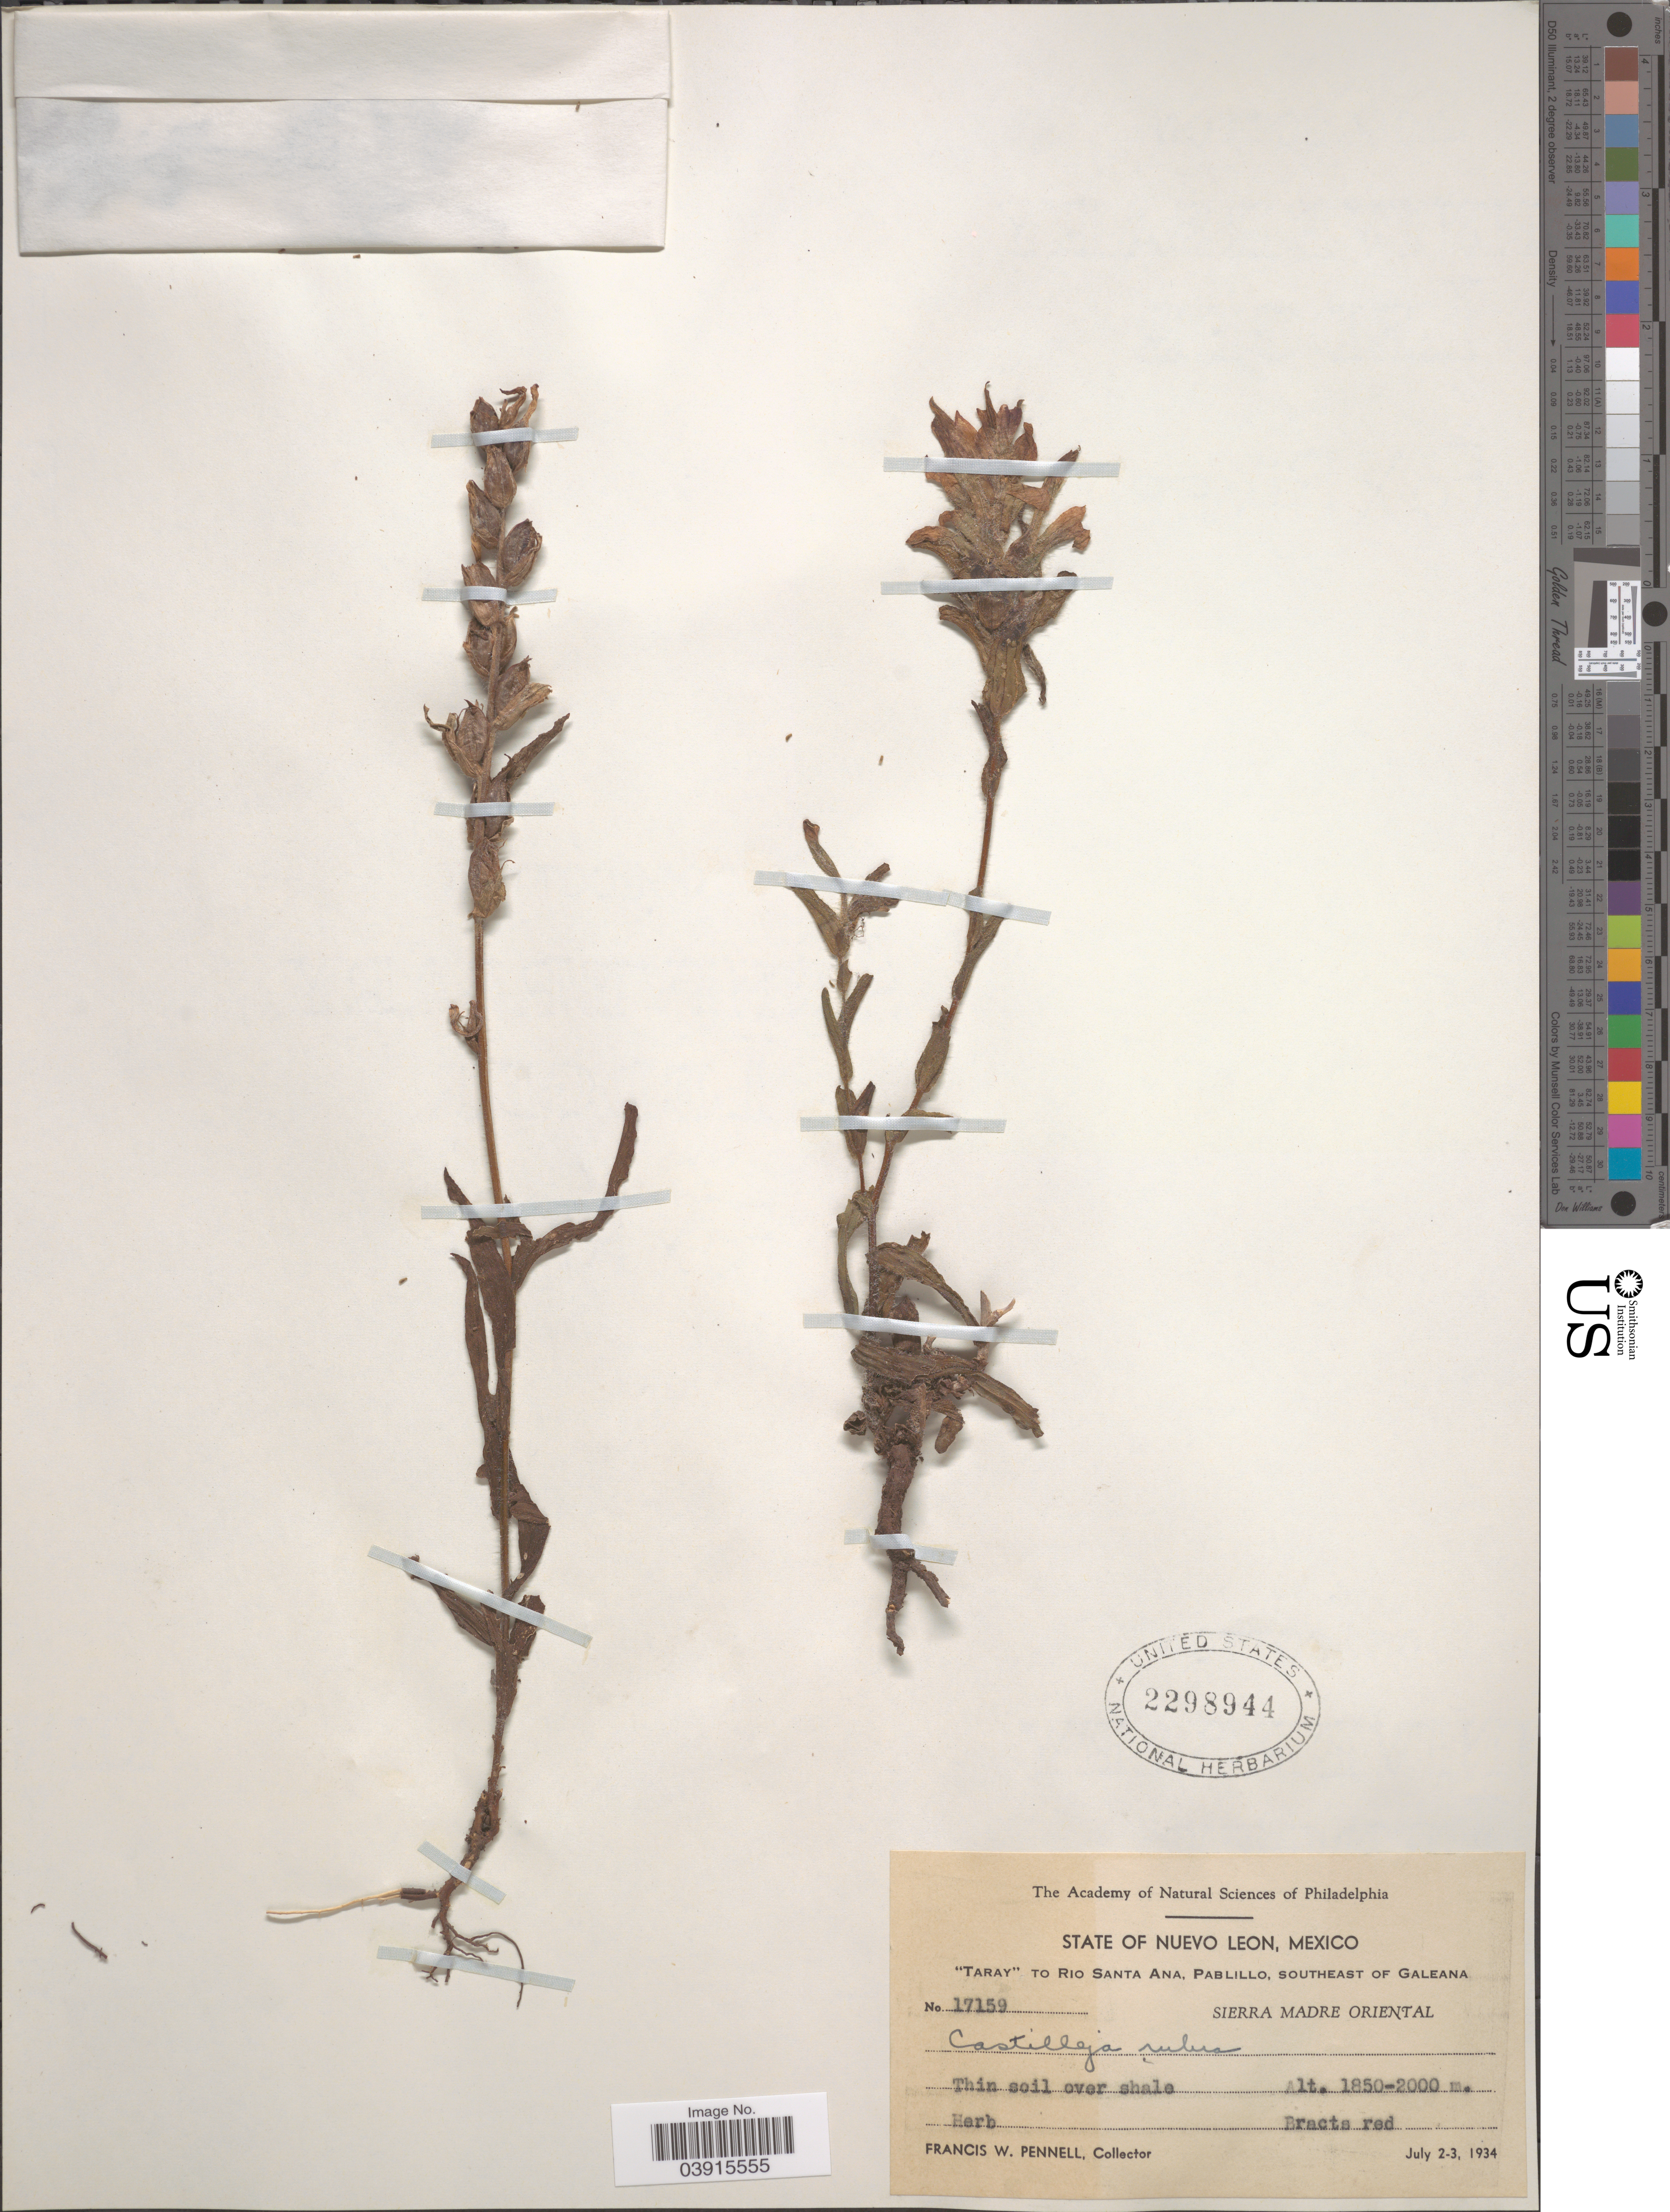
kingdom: Plantae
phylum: Tracheophyta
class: Magnoliopsida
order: Lamiales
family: Orobanchaceae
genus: Castilleja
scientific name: Castilleja scorzonerifolia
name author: Kunth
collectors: F. W. Pennell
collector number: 17159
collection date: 1934-07-02/1934-07-03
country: Mexico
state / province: Nuevo León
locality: Taray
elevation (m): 1850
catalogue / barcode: US 2298944